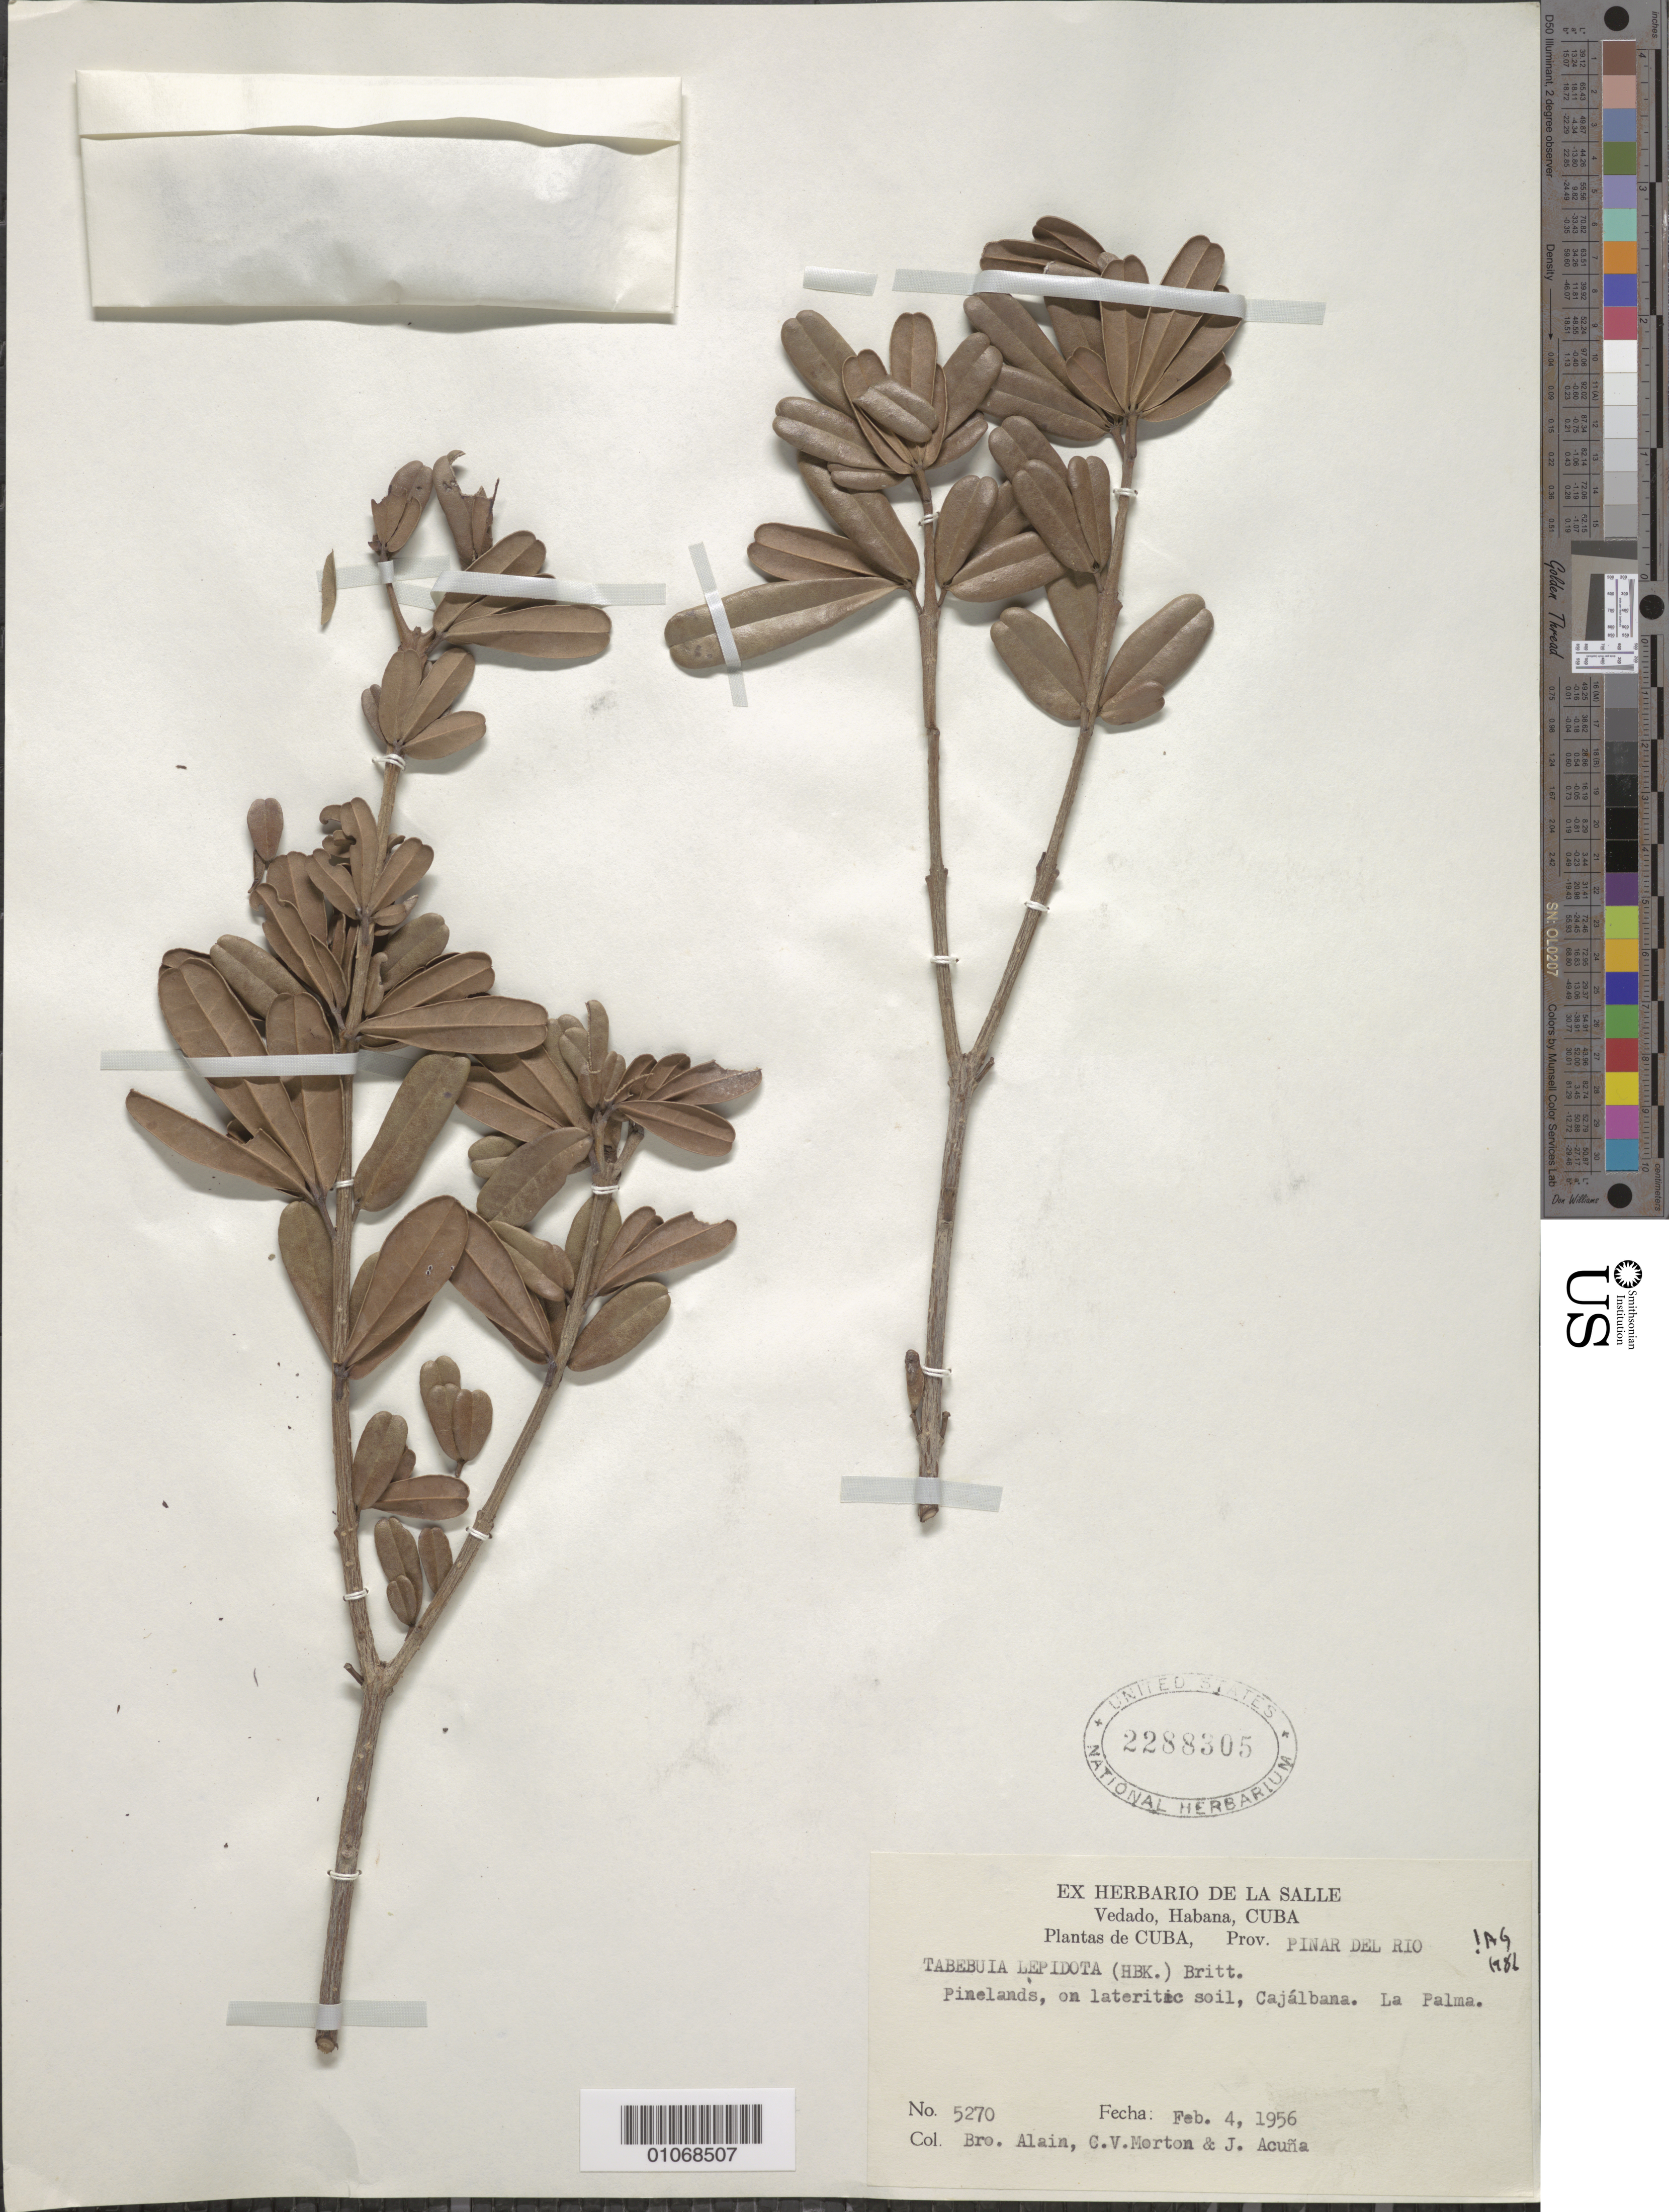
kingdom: Plantae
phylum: Tracheophyta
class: Magnoliopsida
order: Lamiales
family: Bignoniaceae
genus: Tabebuia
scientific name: Tabebuia lepidota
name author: (Kunth) Britton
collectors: A. H. Liogier, Bro. Clemente & J. Acuña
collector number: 5270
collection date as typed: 04 Feb 1956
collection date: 1956-02-04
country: Cuba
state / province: Pinar del Rio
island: Cuba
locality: Pinelands on lateritic soil, Cajalbana La Palma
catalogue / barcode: US 2288305